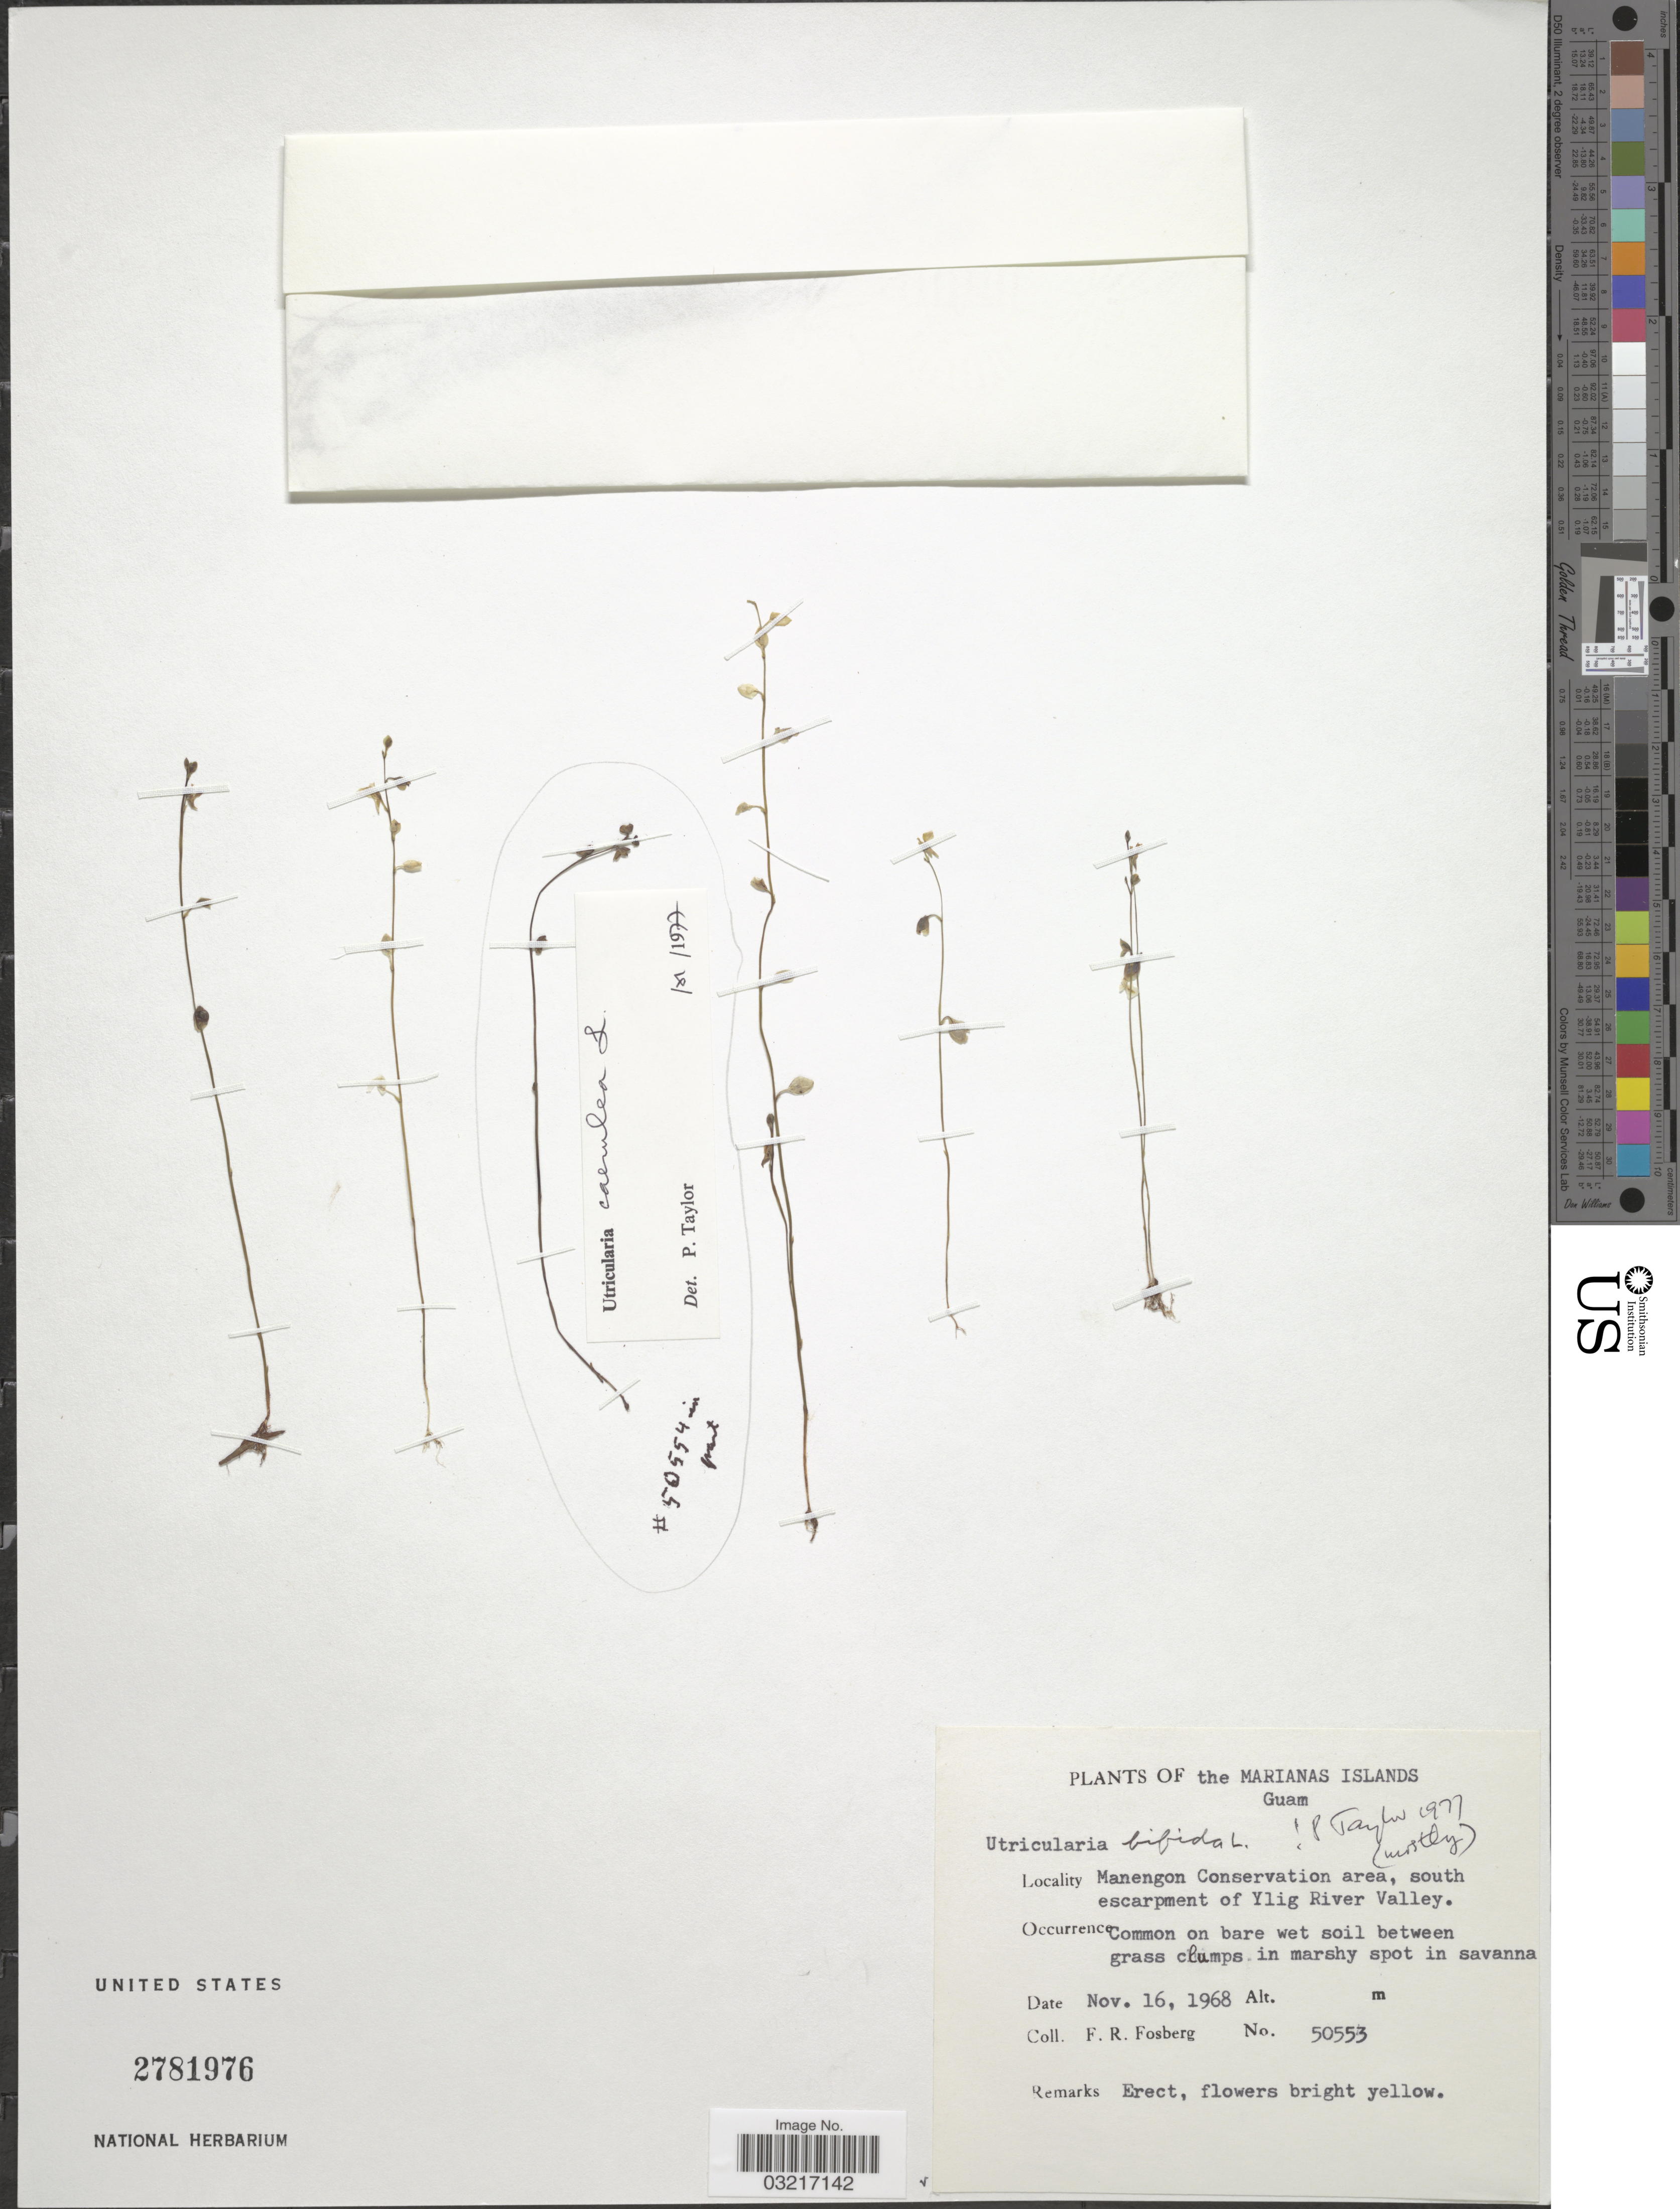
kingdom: Plantae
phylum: Tracheophyta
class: Magnoliopsida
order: Lamiales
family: Lentibulariaceae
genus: Utricularia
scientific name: Utricularia bifida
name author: L.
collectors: F. R. Fosberg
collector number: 50553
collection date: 1968-11-16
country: Guam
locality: The Marianas Islands. Manengon Conservation area, south escarpment of Ylig River Valley.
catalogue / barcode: US 2781976